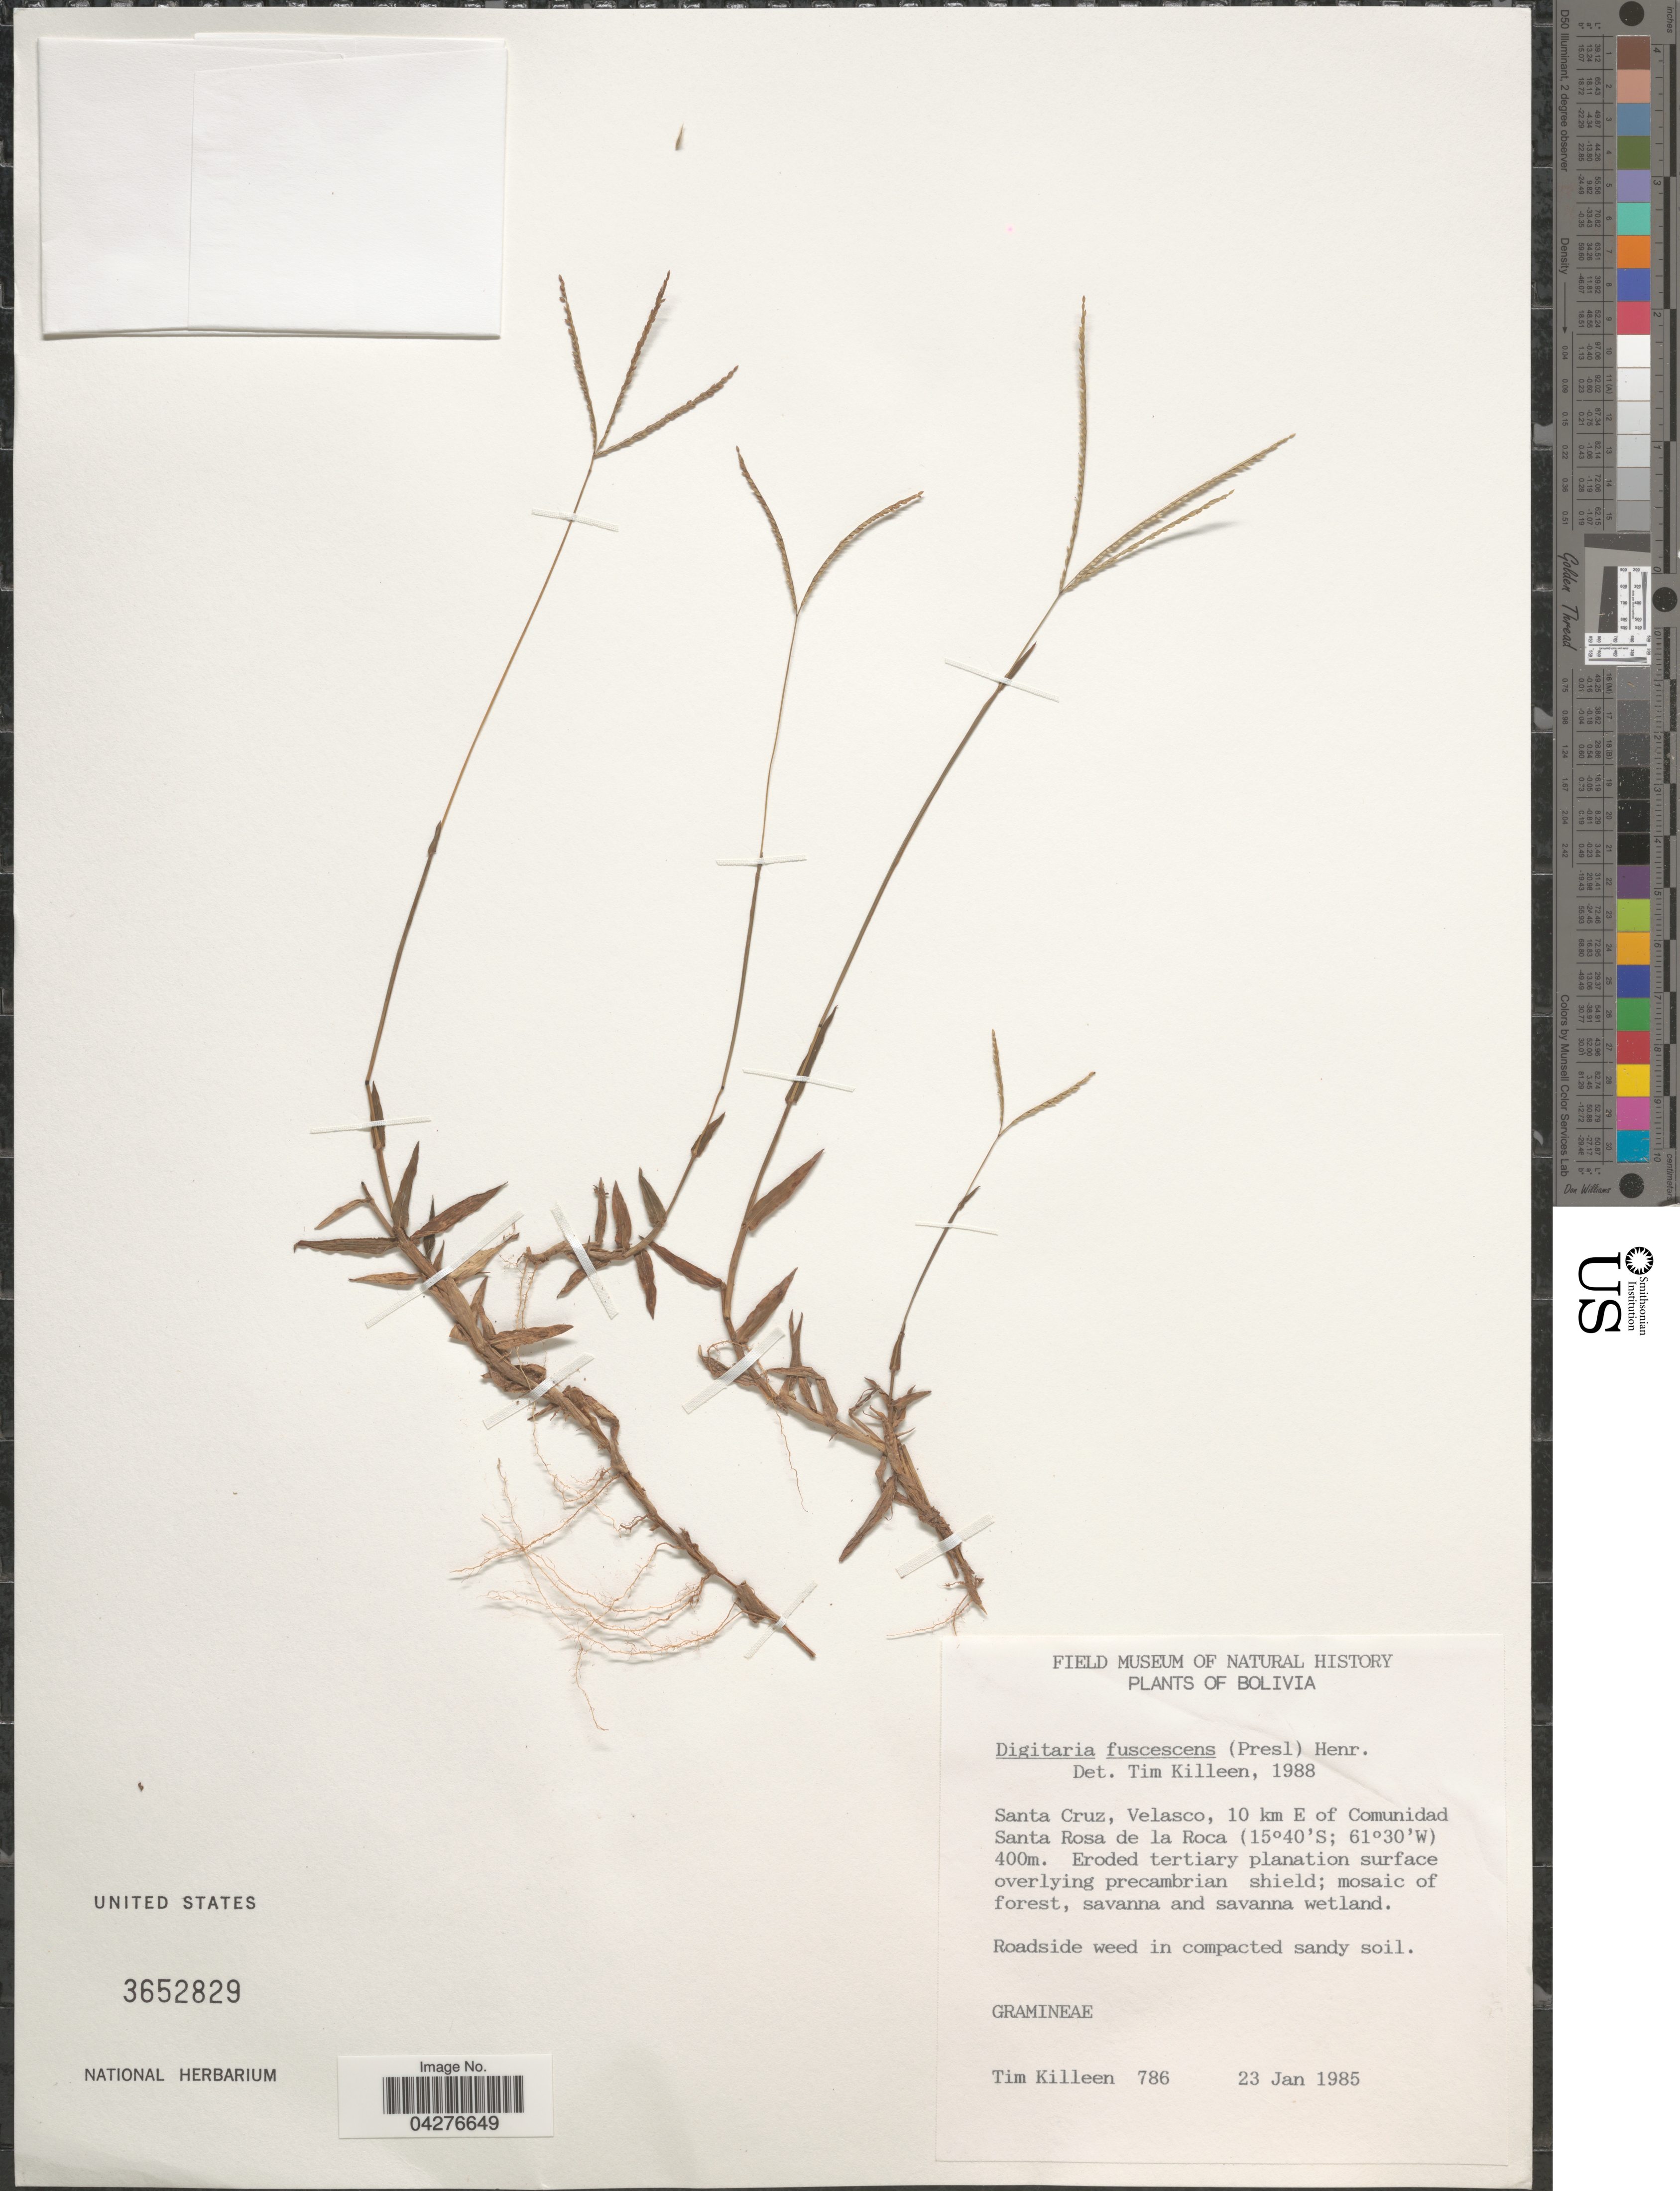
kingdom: Plantae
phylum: Tracheophyta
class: Liliopsida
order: Poales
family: Poaceae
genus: Digitaria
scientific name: Digitaria fuscescens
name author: (J. Presl) Henr.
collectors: T. J. Killeen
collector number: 786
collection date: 1985-01-23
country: Bolivia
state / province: Santa Cruz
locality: Velasco, 10 km E of Comunidad Santa Rosa de la Roca. Eroded tertiary planation surface overlying precambrian shield; mosaic of forest, savanna and savanna wetland.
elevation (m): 400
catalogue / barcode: US 3652829